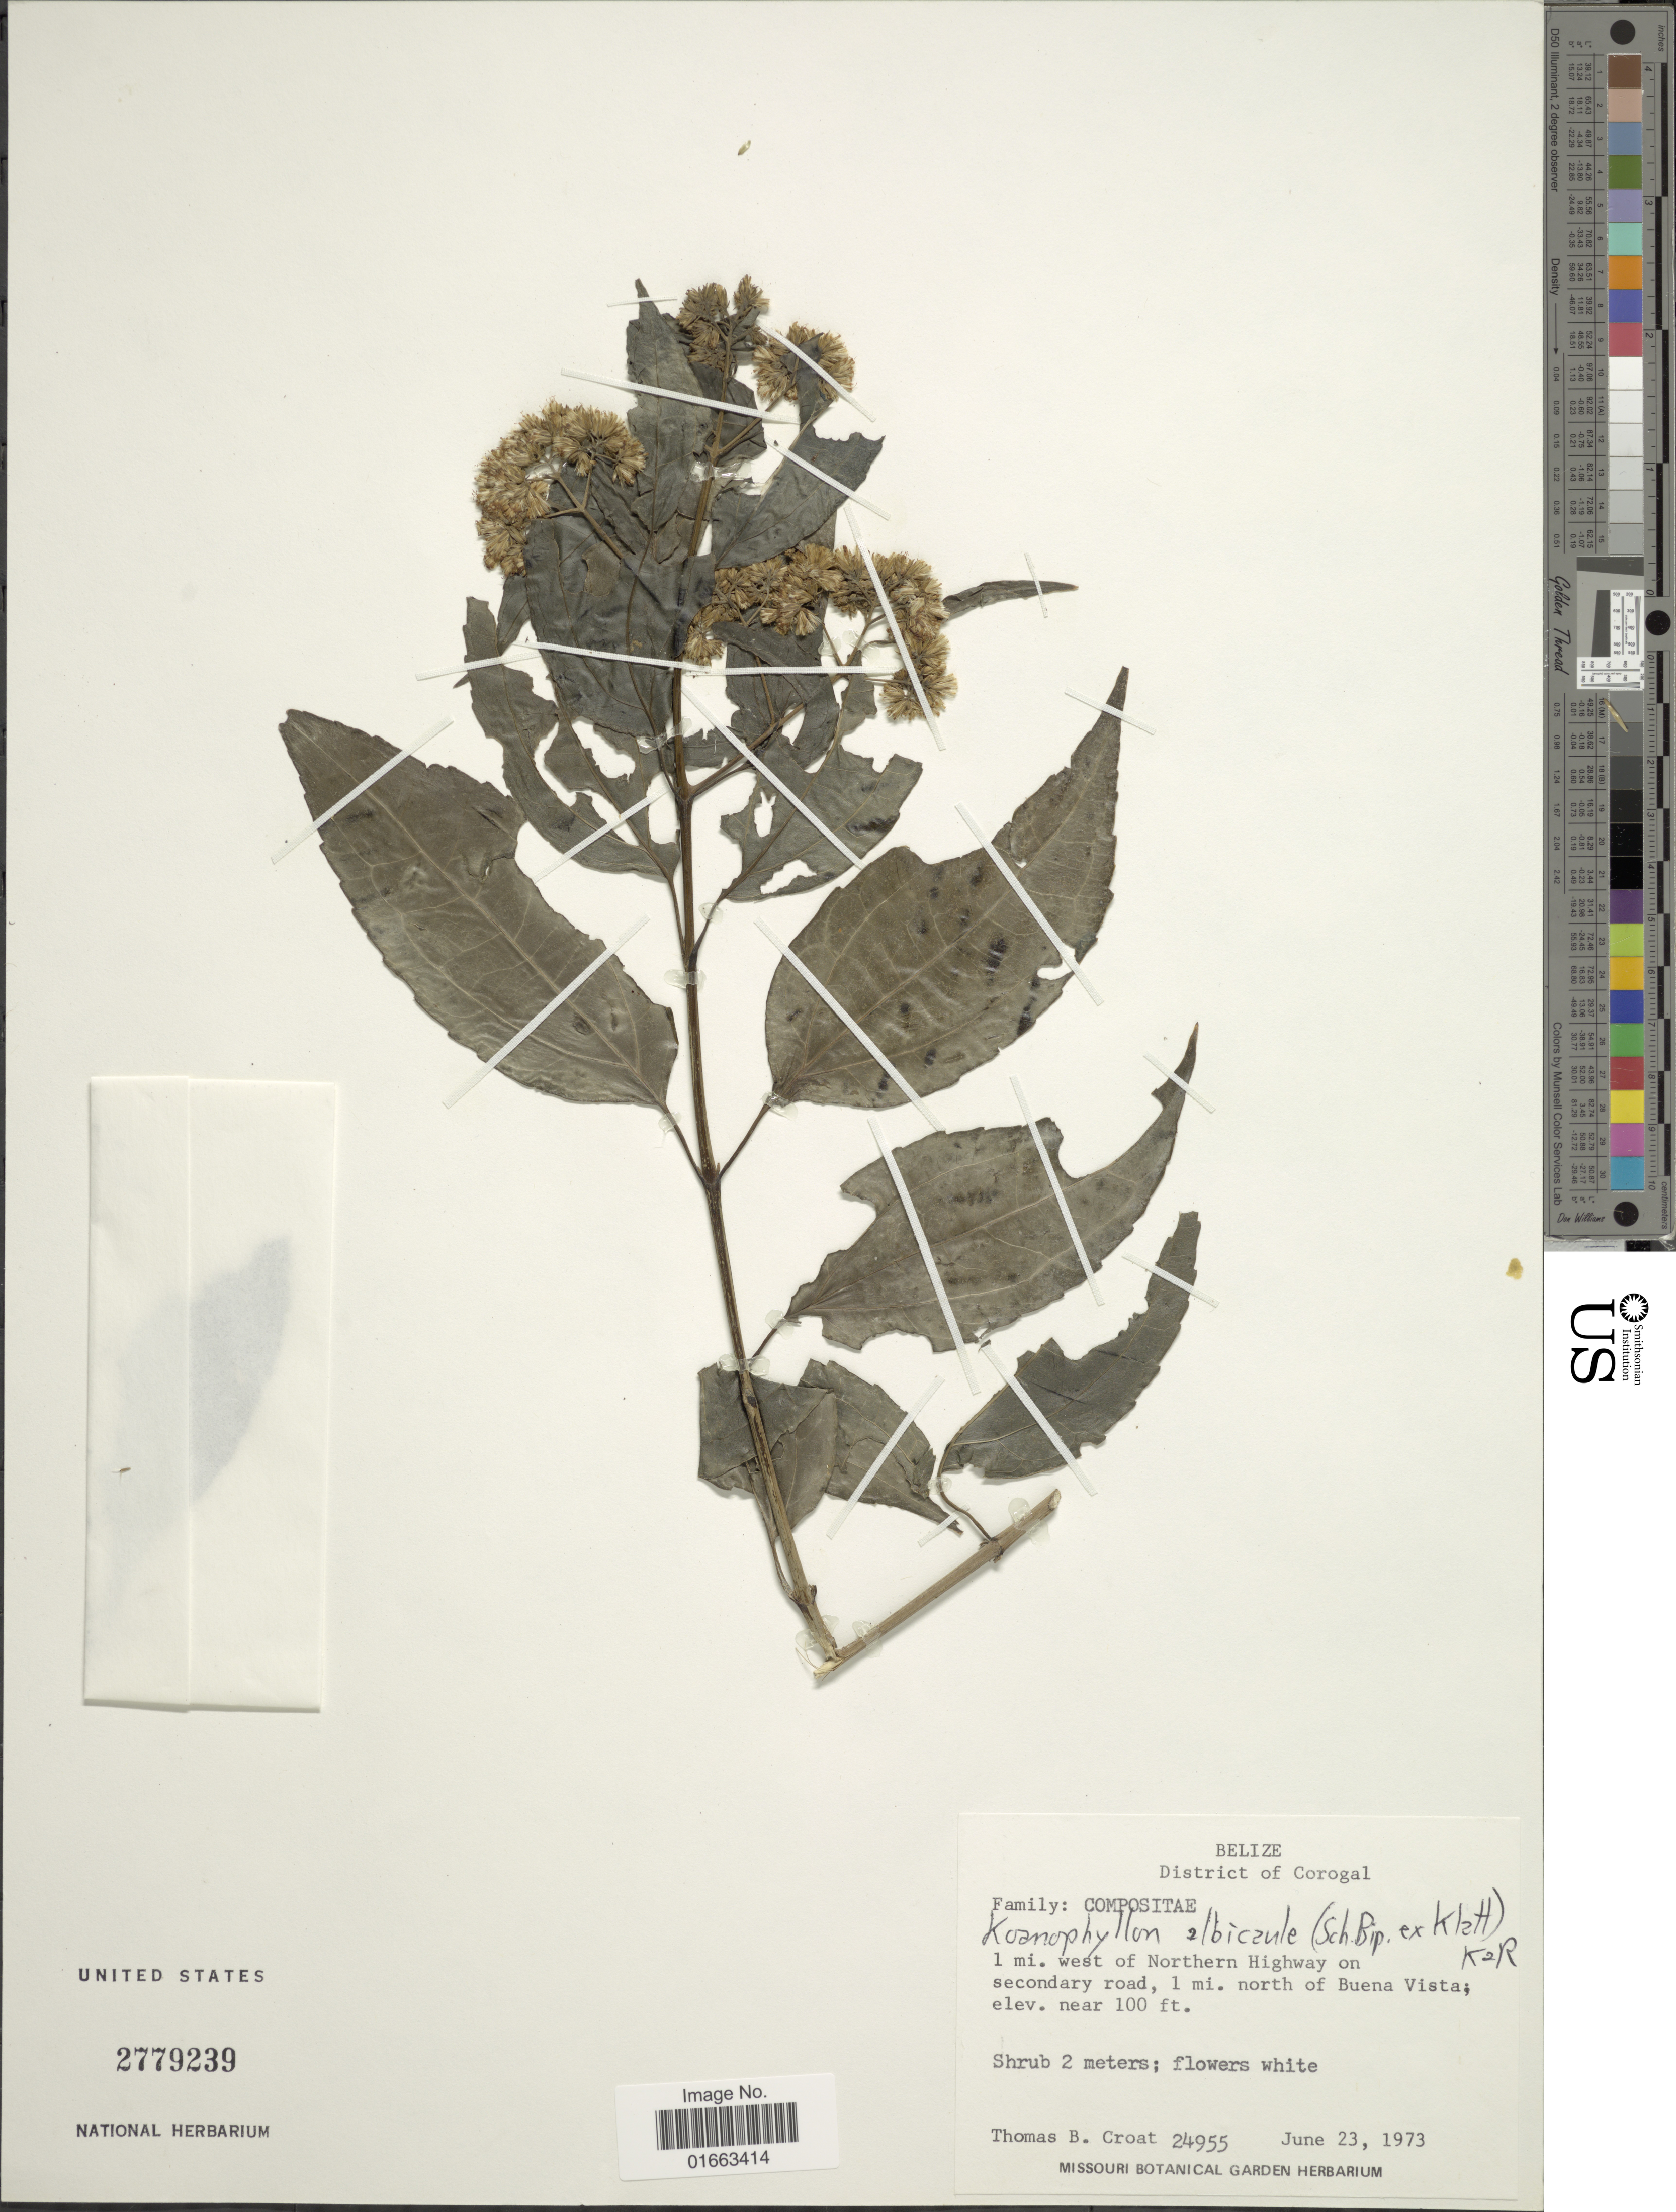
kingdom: Plantae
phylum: Tracheophyta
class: Magnoliopsida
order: Asterales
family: Asteraceae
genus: Koanophyllon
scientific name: Koanophyllon albicaule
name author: (Sch. Bip. ex Klatt) R.M. King & H. Rob.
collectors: T. B. Croat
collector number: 24955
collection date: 1973-06-23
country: Belize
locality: Disitrict of Corogal, 1 mi. west of Northern Highway on secondary road, 1 mi. north of Buena Vista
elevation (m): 30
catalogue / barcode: US 2779239